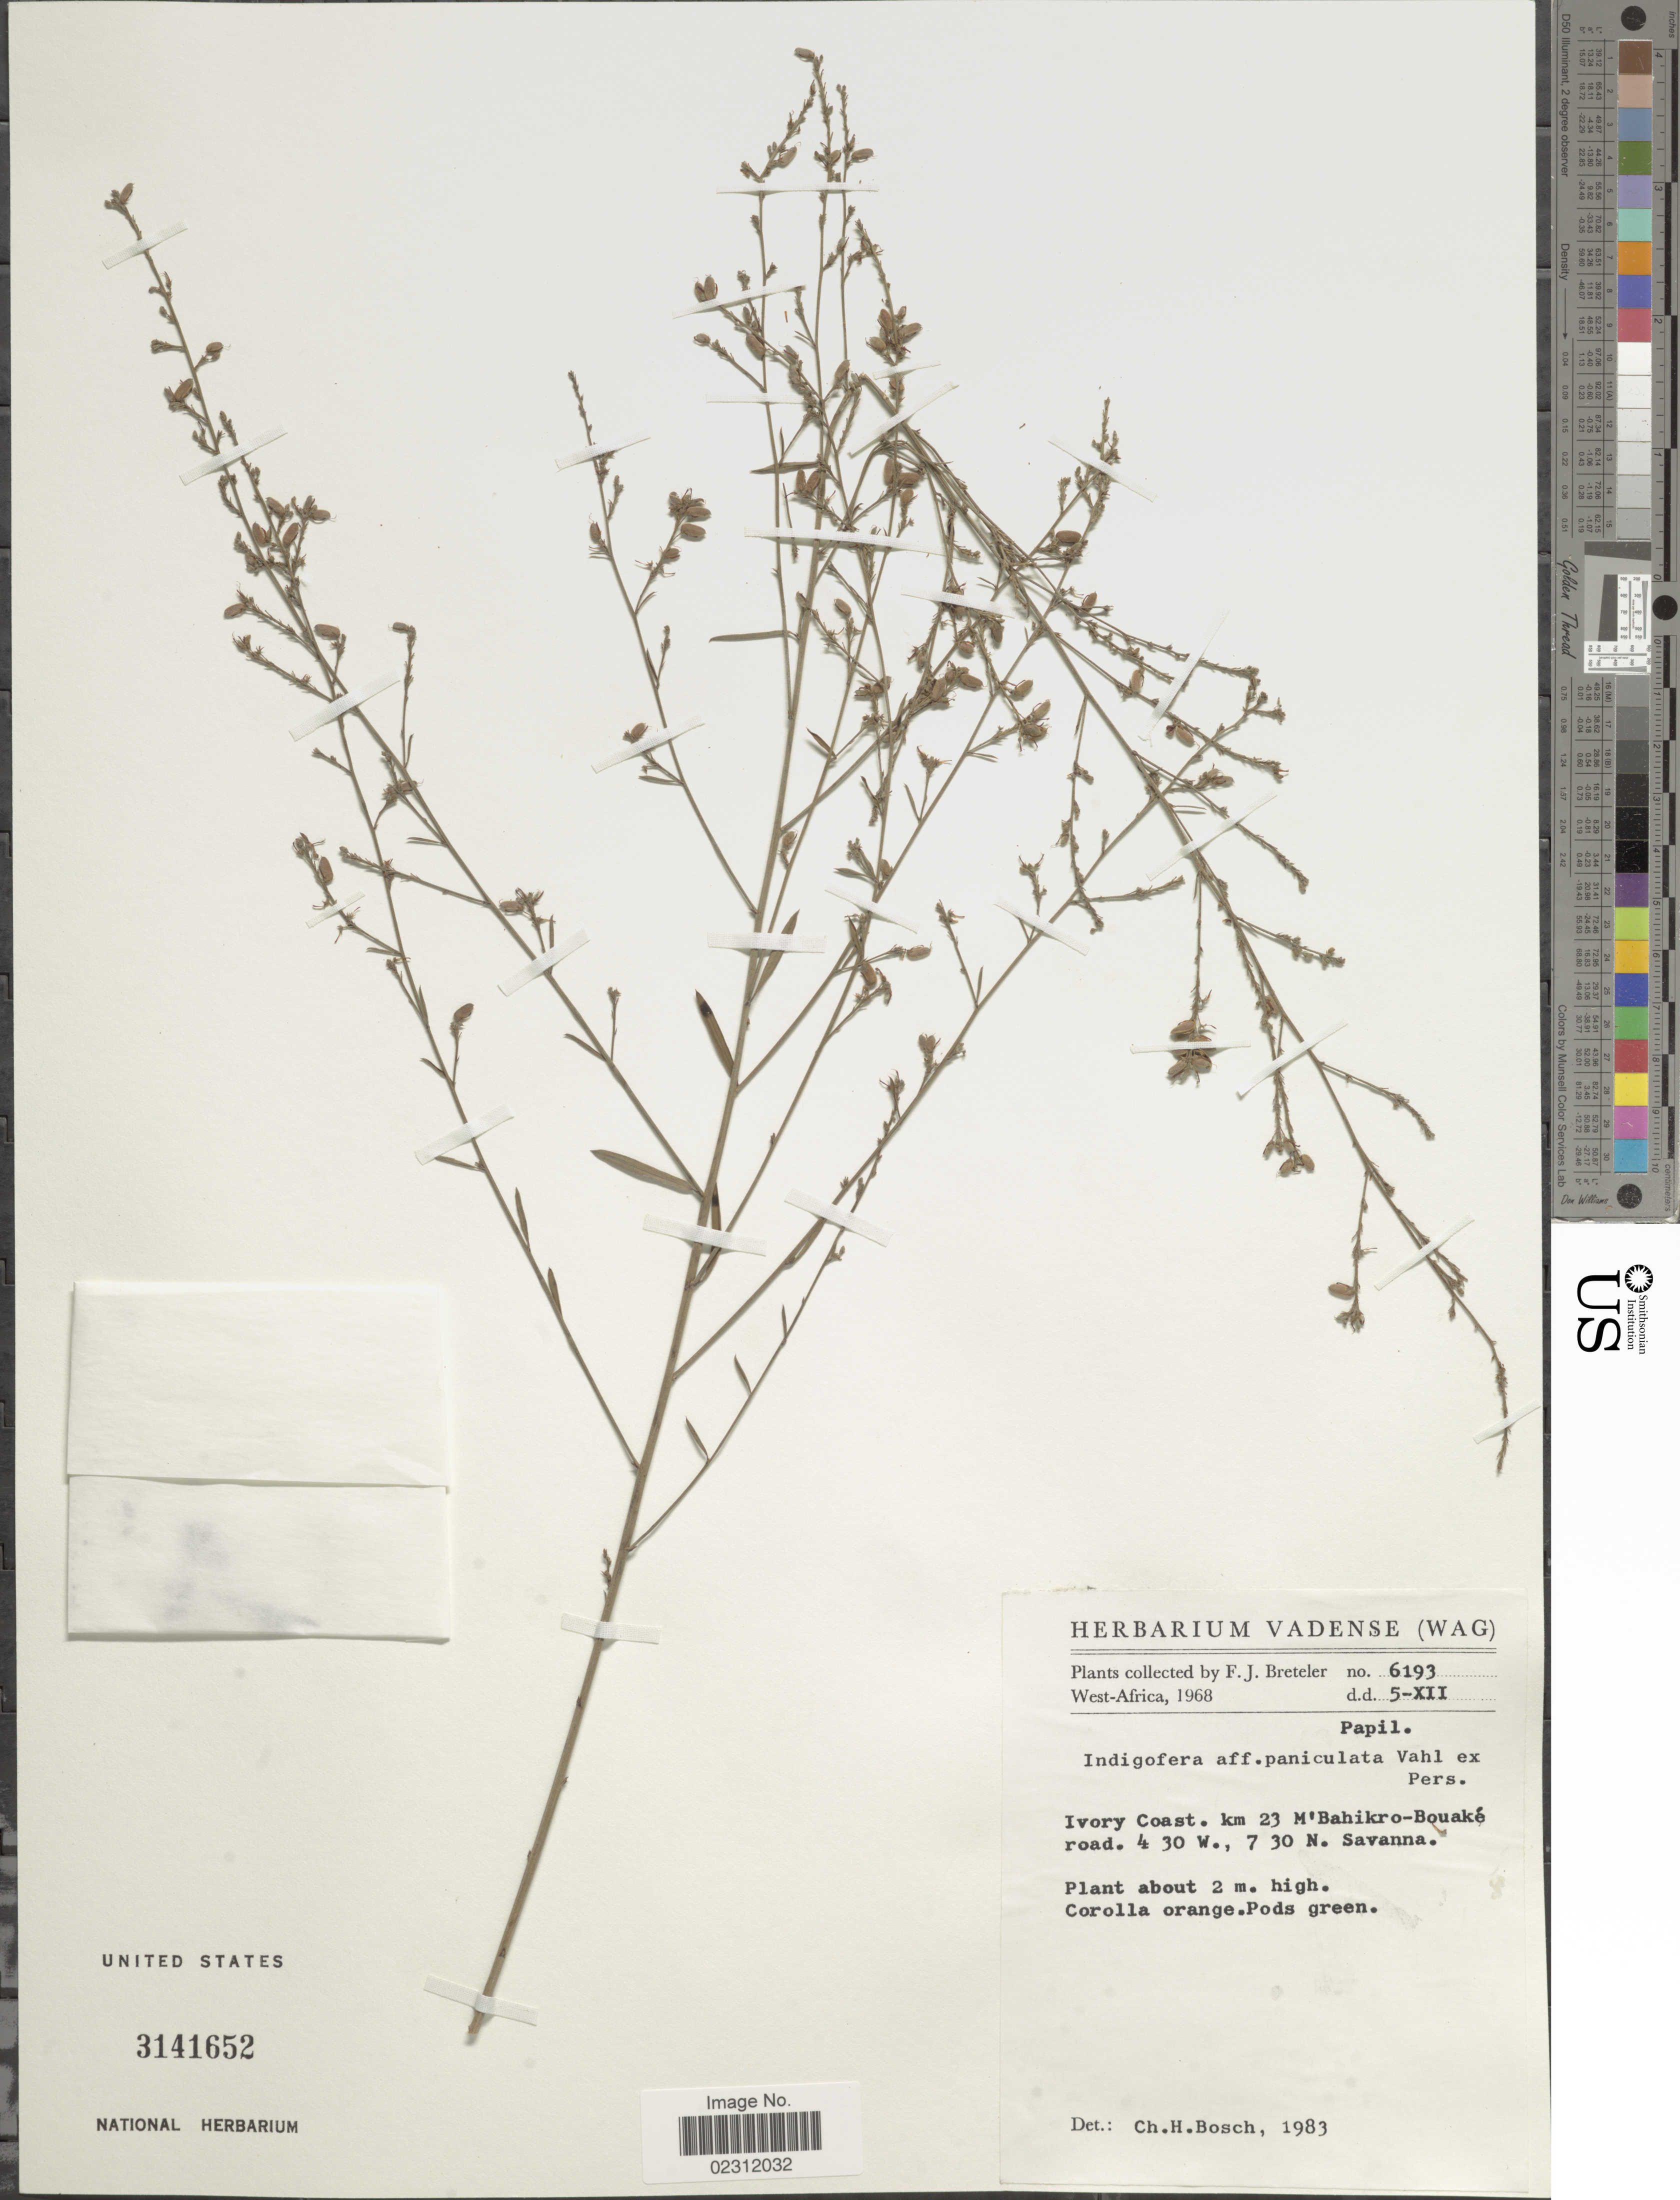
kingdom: Plantae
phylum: Tracheophyta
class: Magnoliopsida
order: Fabales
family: Fabaceae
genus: Indigofera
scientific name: Indigofera paniculata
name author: Pers.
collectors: F. J. Breteler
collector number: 6193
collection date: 1968-12-05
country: Ivory Coast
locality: West-Africa, km 23 M'Bahikro-Bouake road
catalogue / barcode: US 3141652